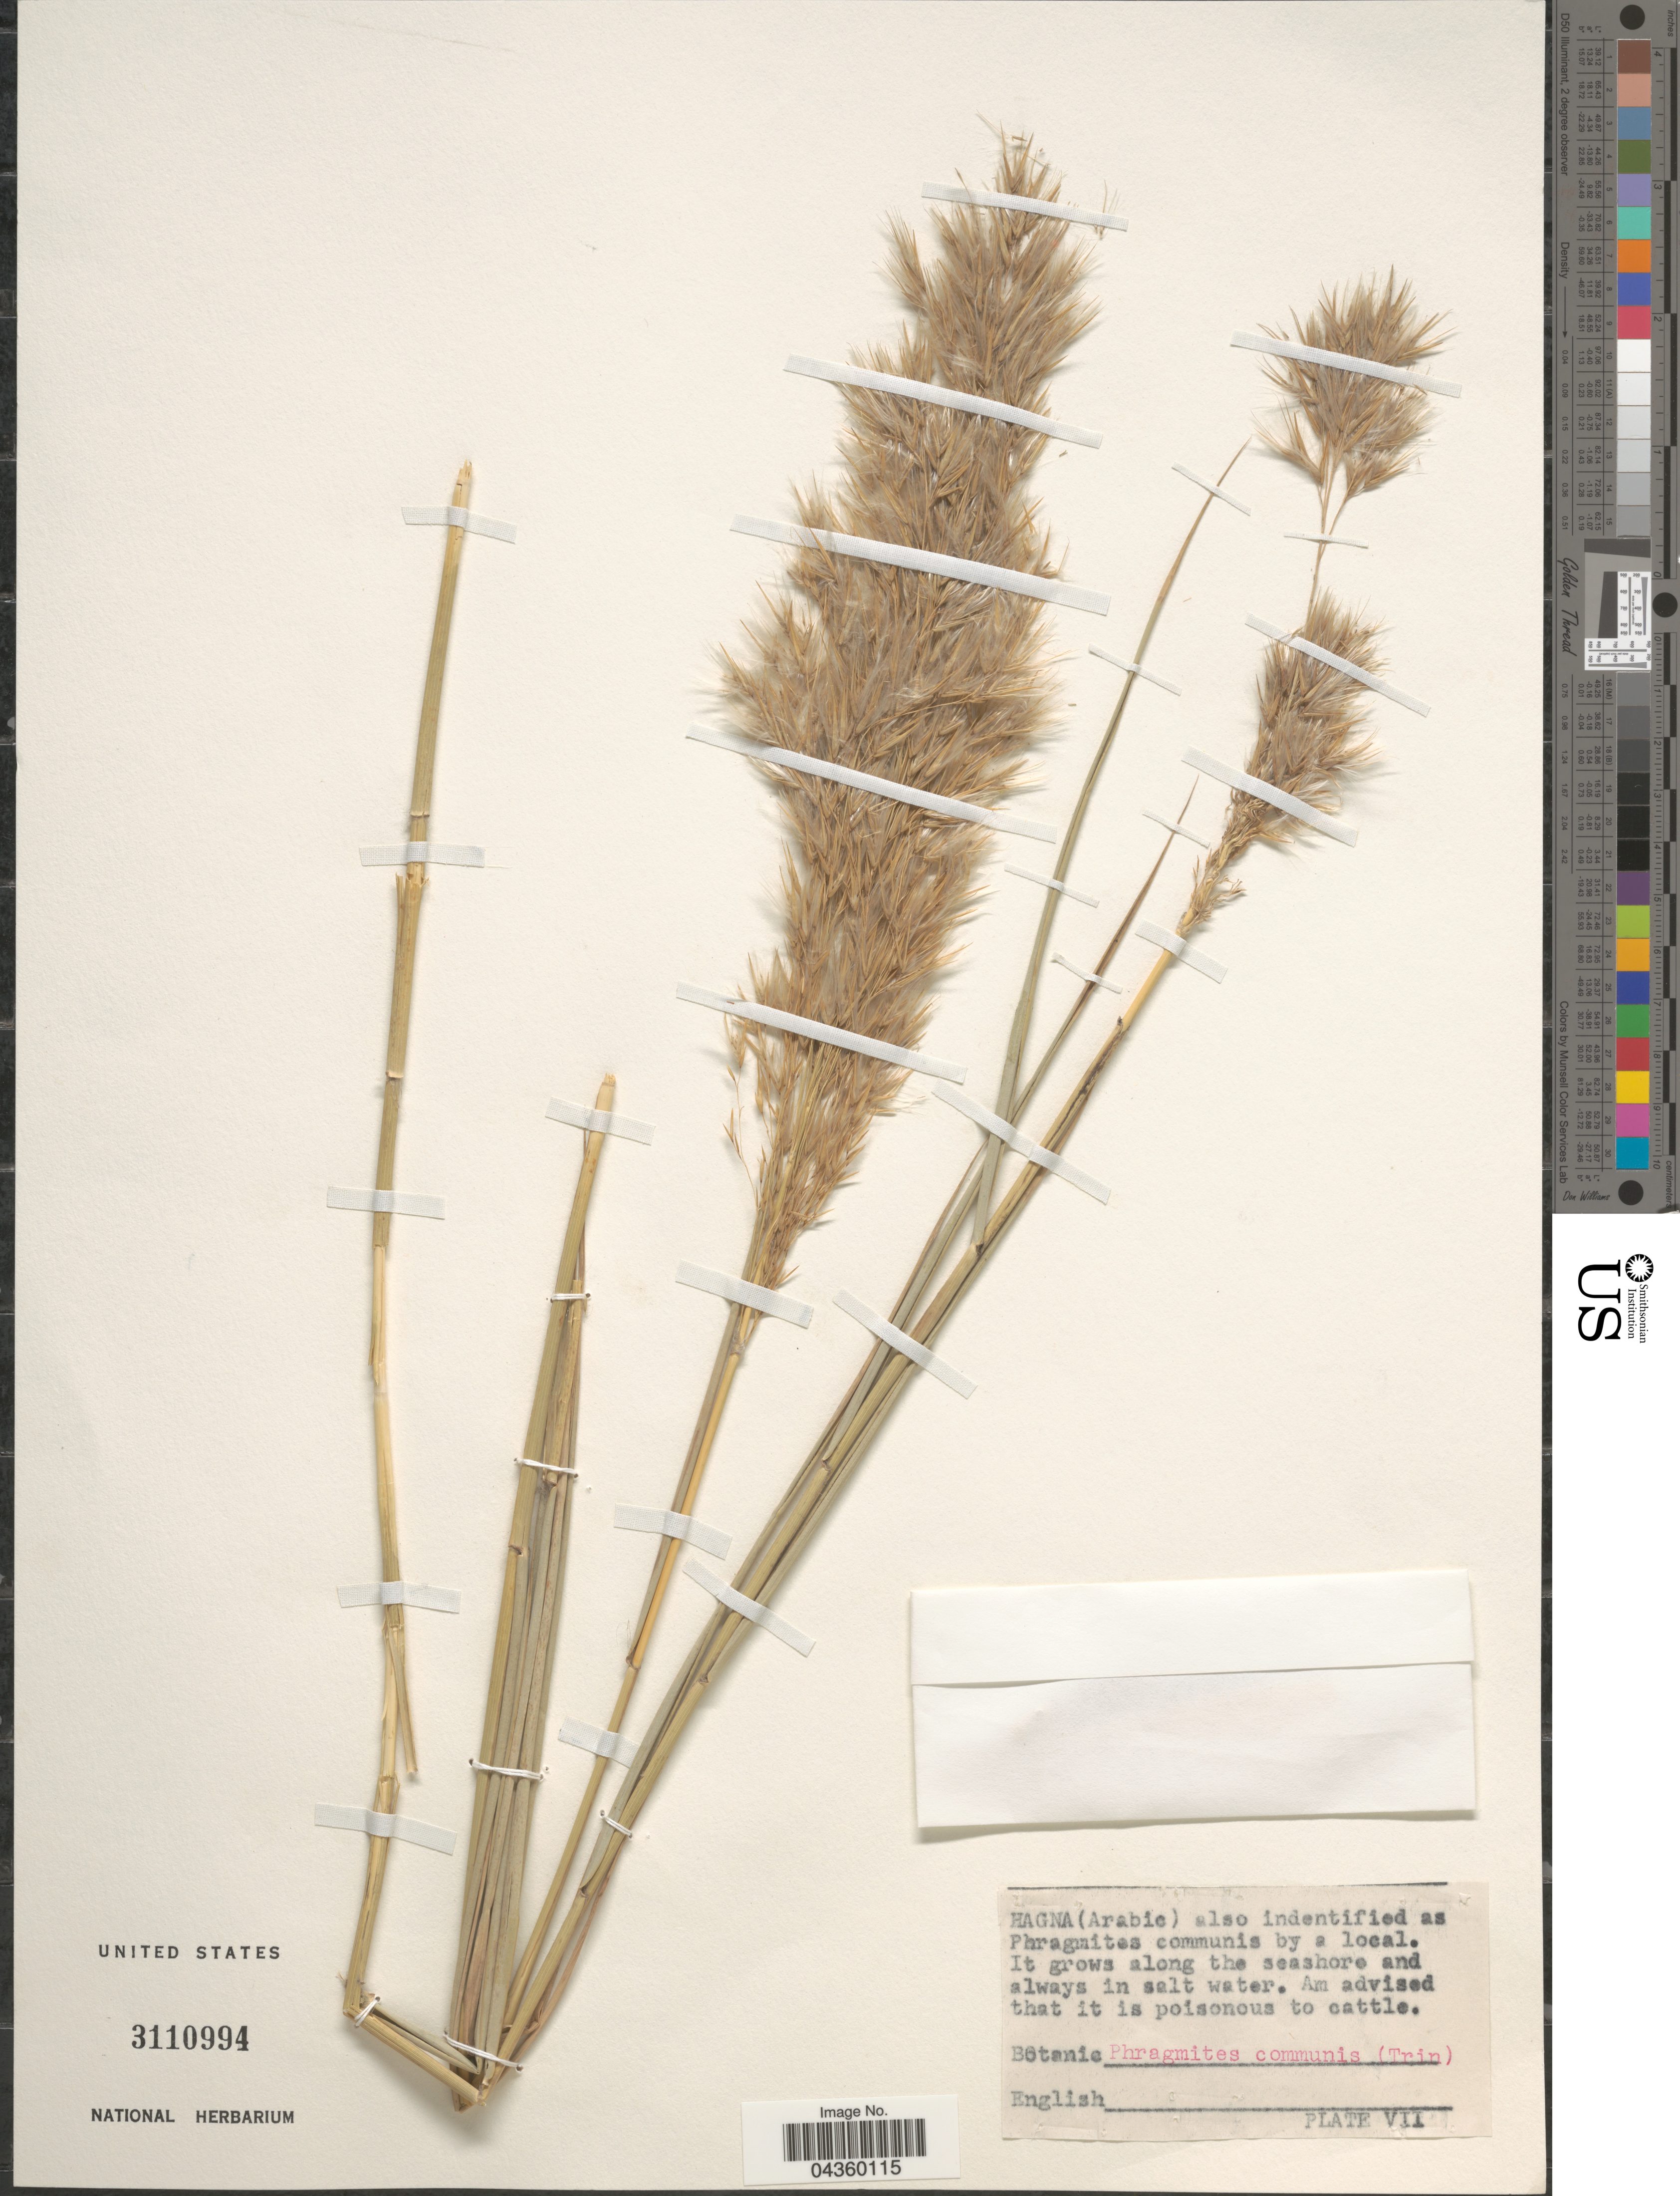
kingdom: Plantae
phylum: Tracheophyta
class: Liliopsida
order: Poales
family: Poaceae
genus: Phragmites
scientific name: Phragmites australis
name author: (Cav.) Trin. ex Steud.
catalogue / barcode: US 3110994